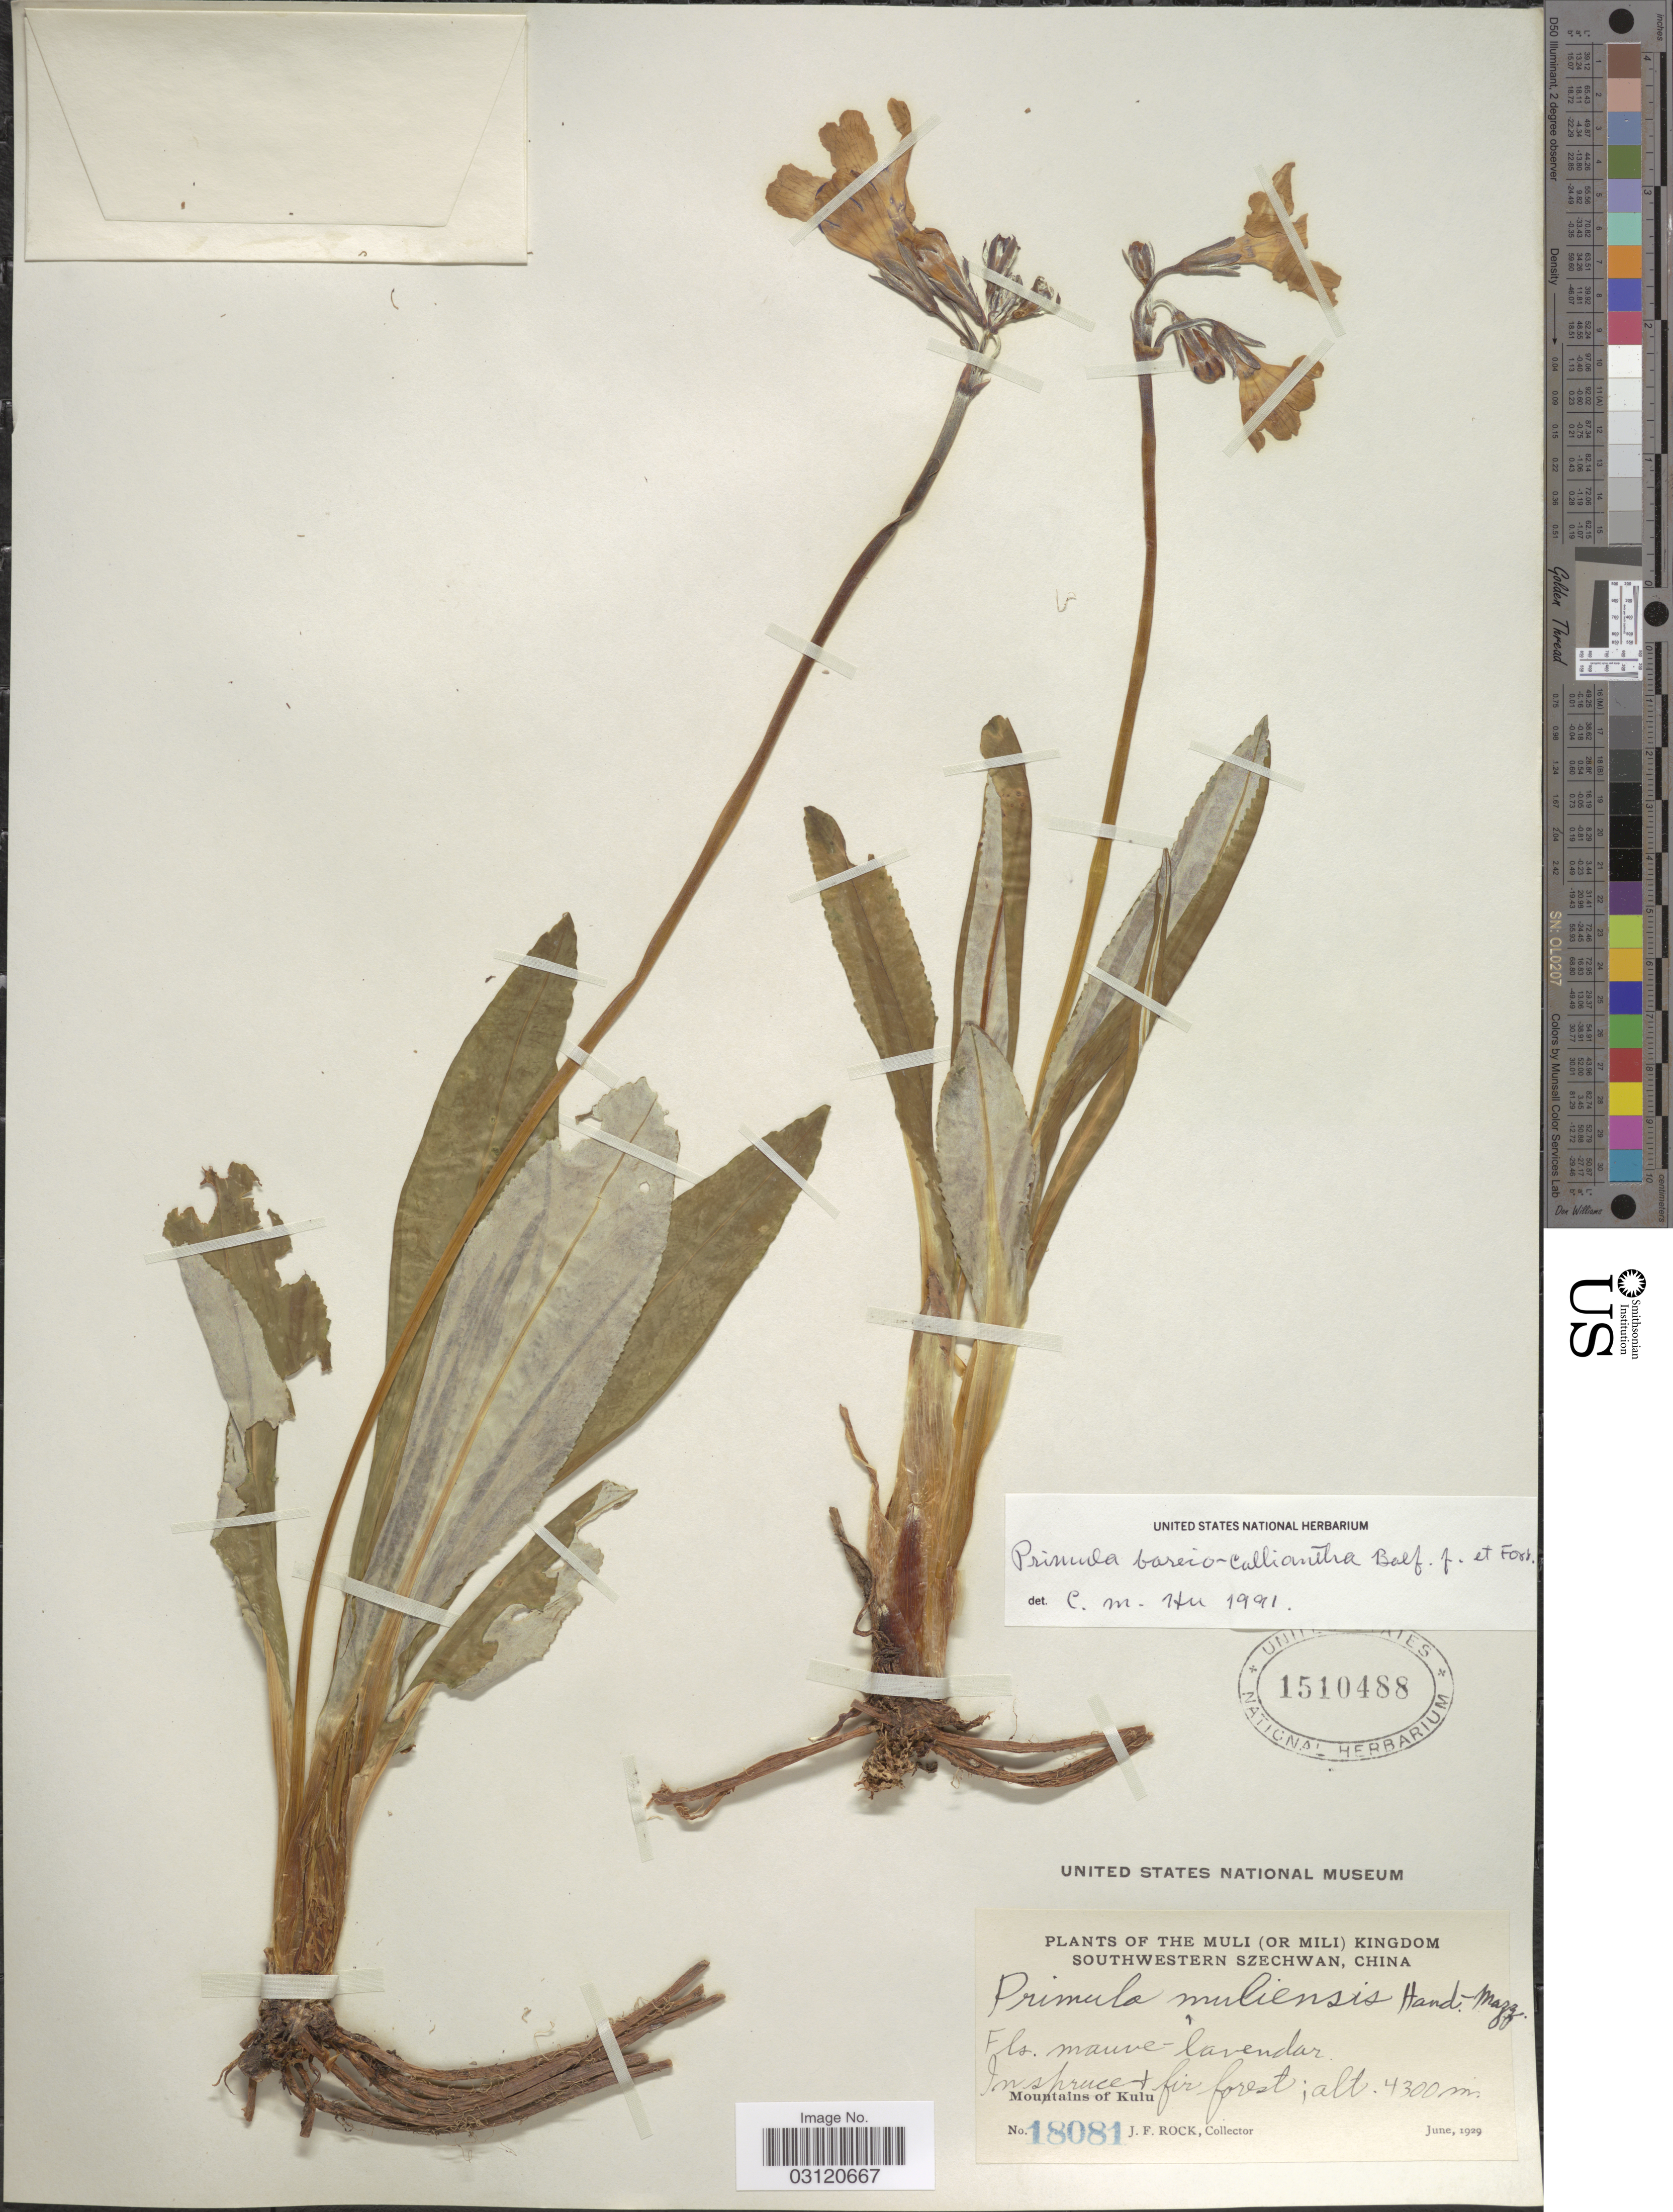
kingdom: Plantae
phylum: Tracheophyta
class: Magnoliopsida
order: Ericales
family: Primulaceae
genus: Primula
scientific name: Primula boreiocalliantha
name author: Balf. f. & Forrest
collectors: J. Rock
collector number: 18081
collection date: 1929-06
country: China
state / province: Sichuan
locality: The Muli (or Mili) Kingdom southwestern Szechwan, Mountains of Kulu.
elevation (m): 4300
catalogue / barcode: US 1510488